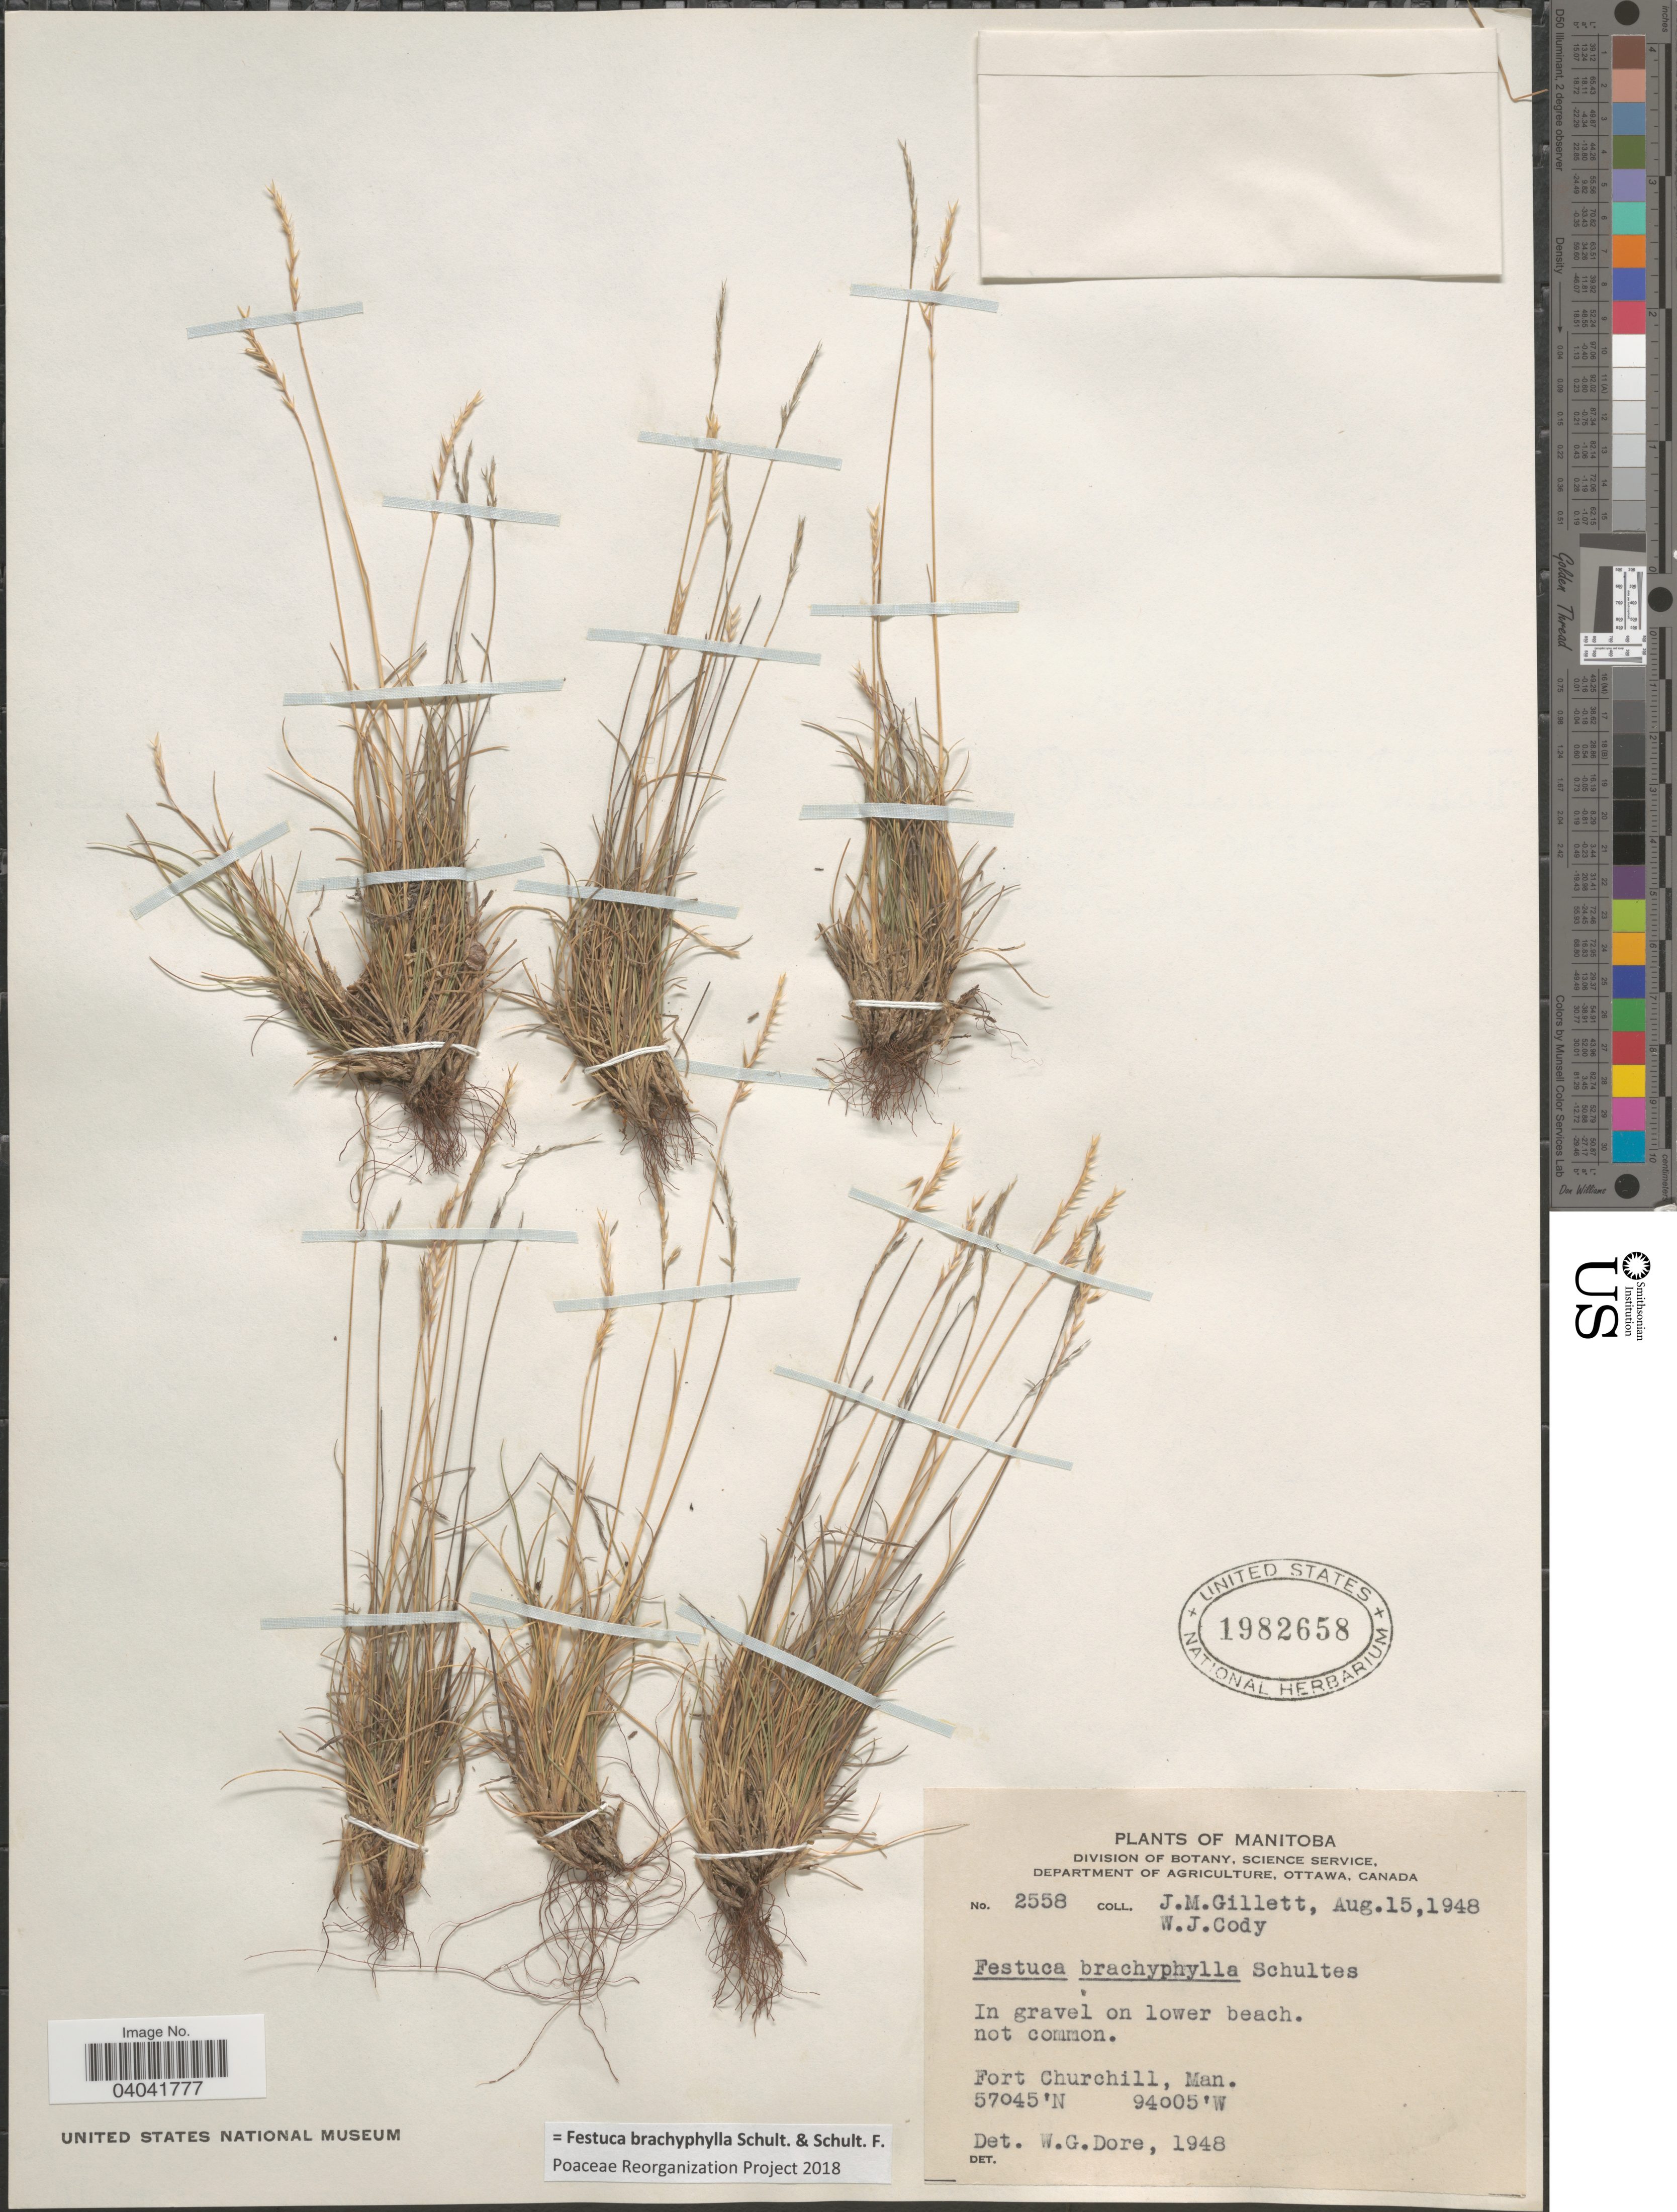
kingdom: Plantae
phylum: Tracheophyta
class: Liliopsida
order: Poales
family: Poaceae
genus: Festuca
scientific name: Festuca brachyphylla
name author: Schult. & Schult. f.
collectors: J. M. Gillett & W. Cody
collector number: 2558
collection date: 1948-08-15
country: Canada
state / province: Manitoba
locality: Fort Churchill.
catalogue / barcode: US 1982658